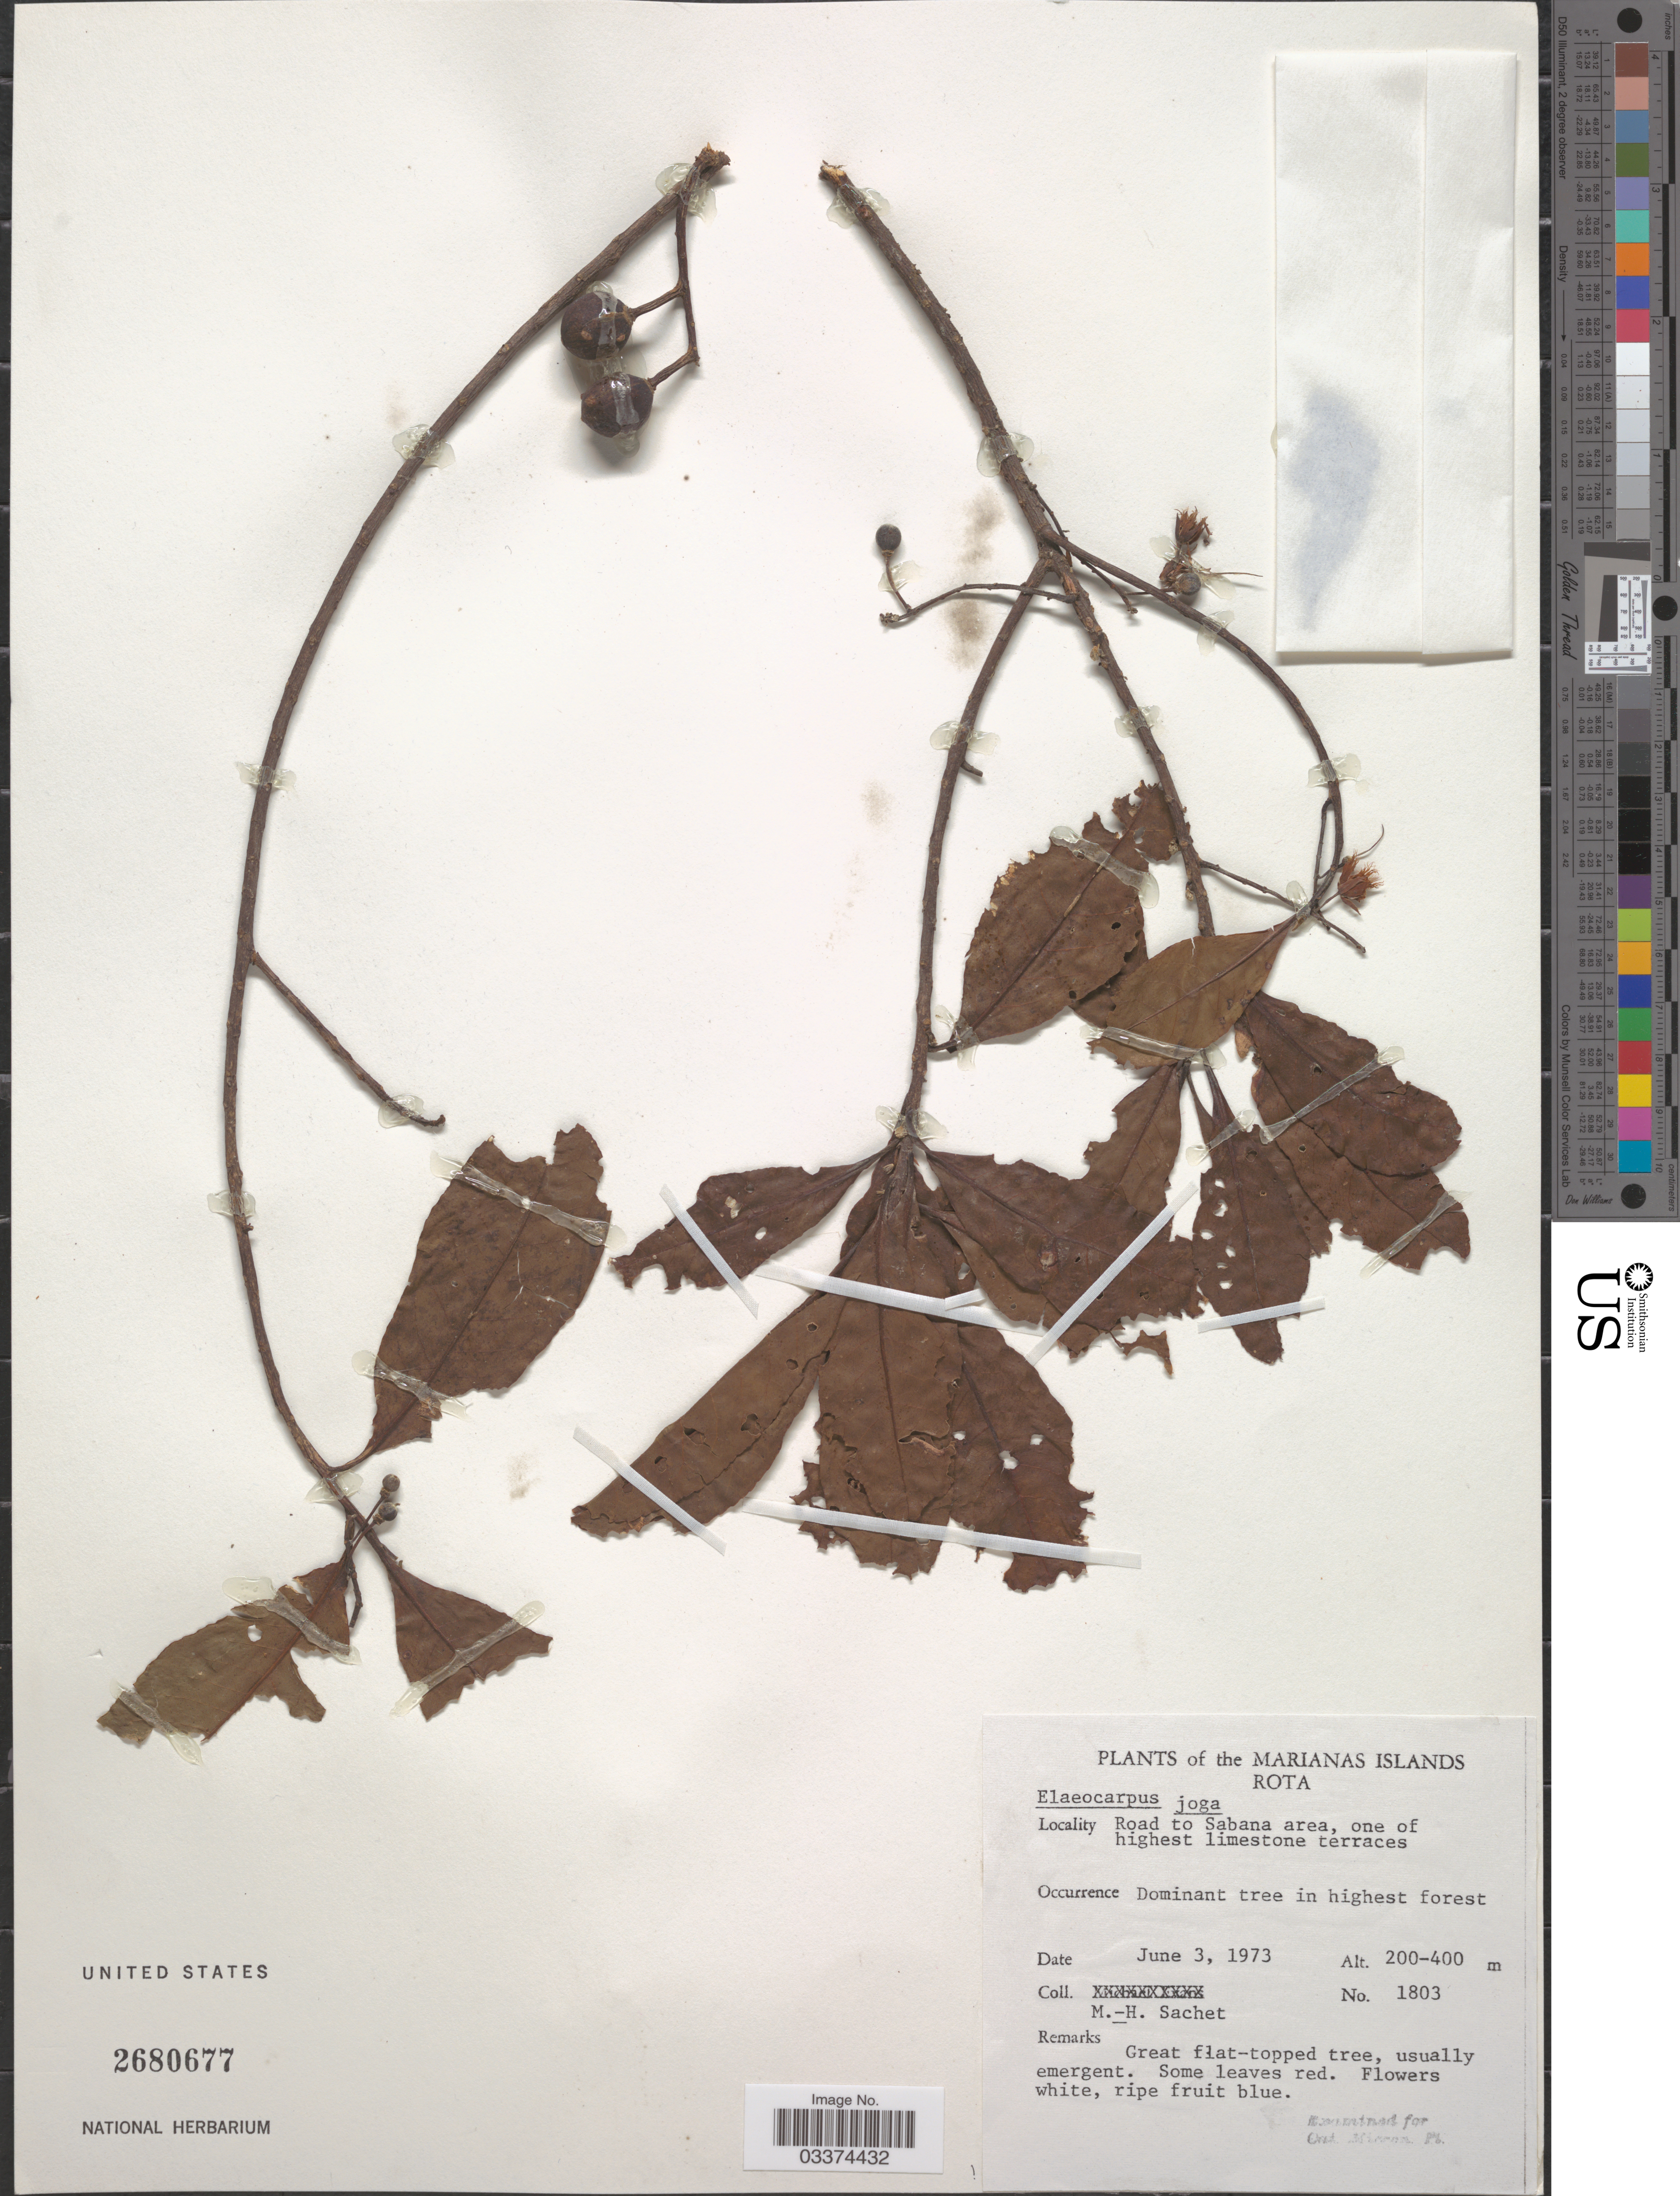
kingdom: Plantae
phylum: Tracheophyta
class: Magnoliopsida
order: Oxalidales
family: Elaeocarpaceae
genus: Elaeocarpus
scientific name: Elaeocarpus joga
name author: Merr.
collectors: M.-H. Sachet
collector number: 1803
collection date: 1973-06-03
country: Northern Mariana Islands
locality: Marianas Islands, Rota, Road to Sabana area, one of highest limestone terraces.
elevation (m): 200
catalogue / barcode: US 2680677